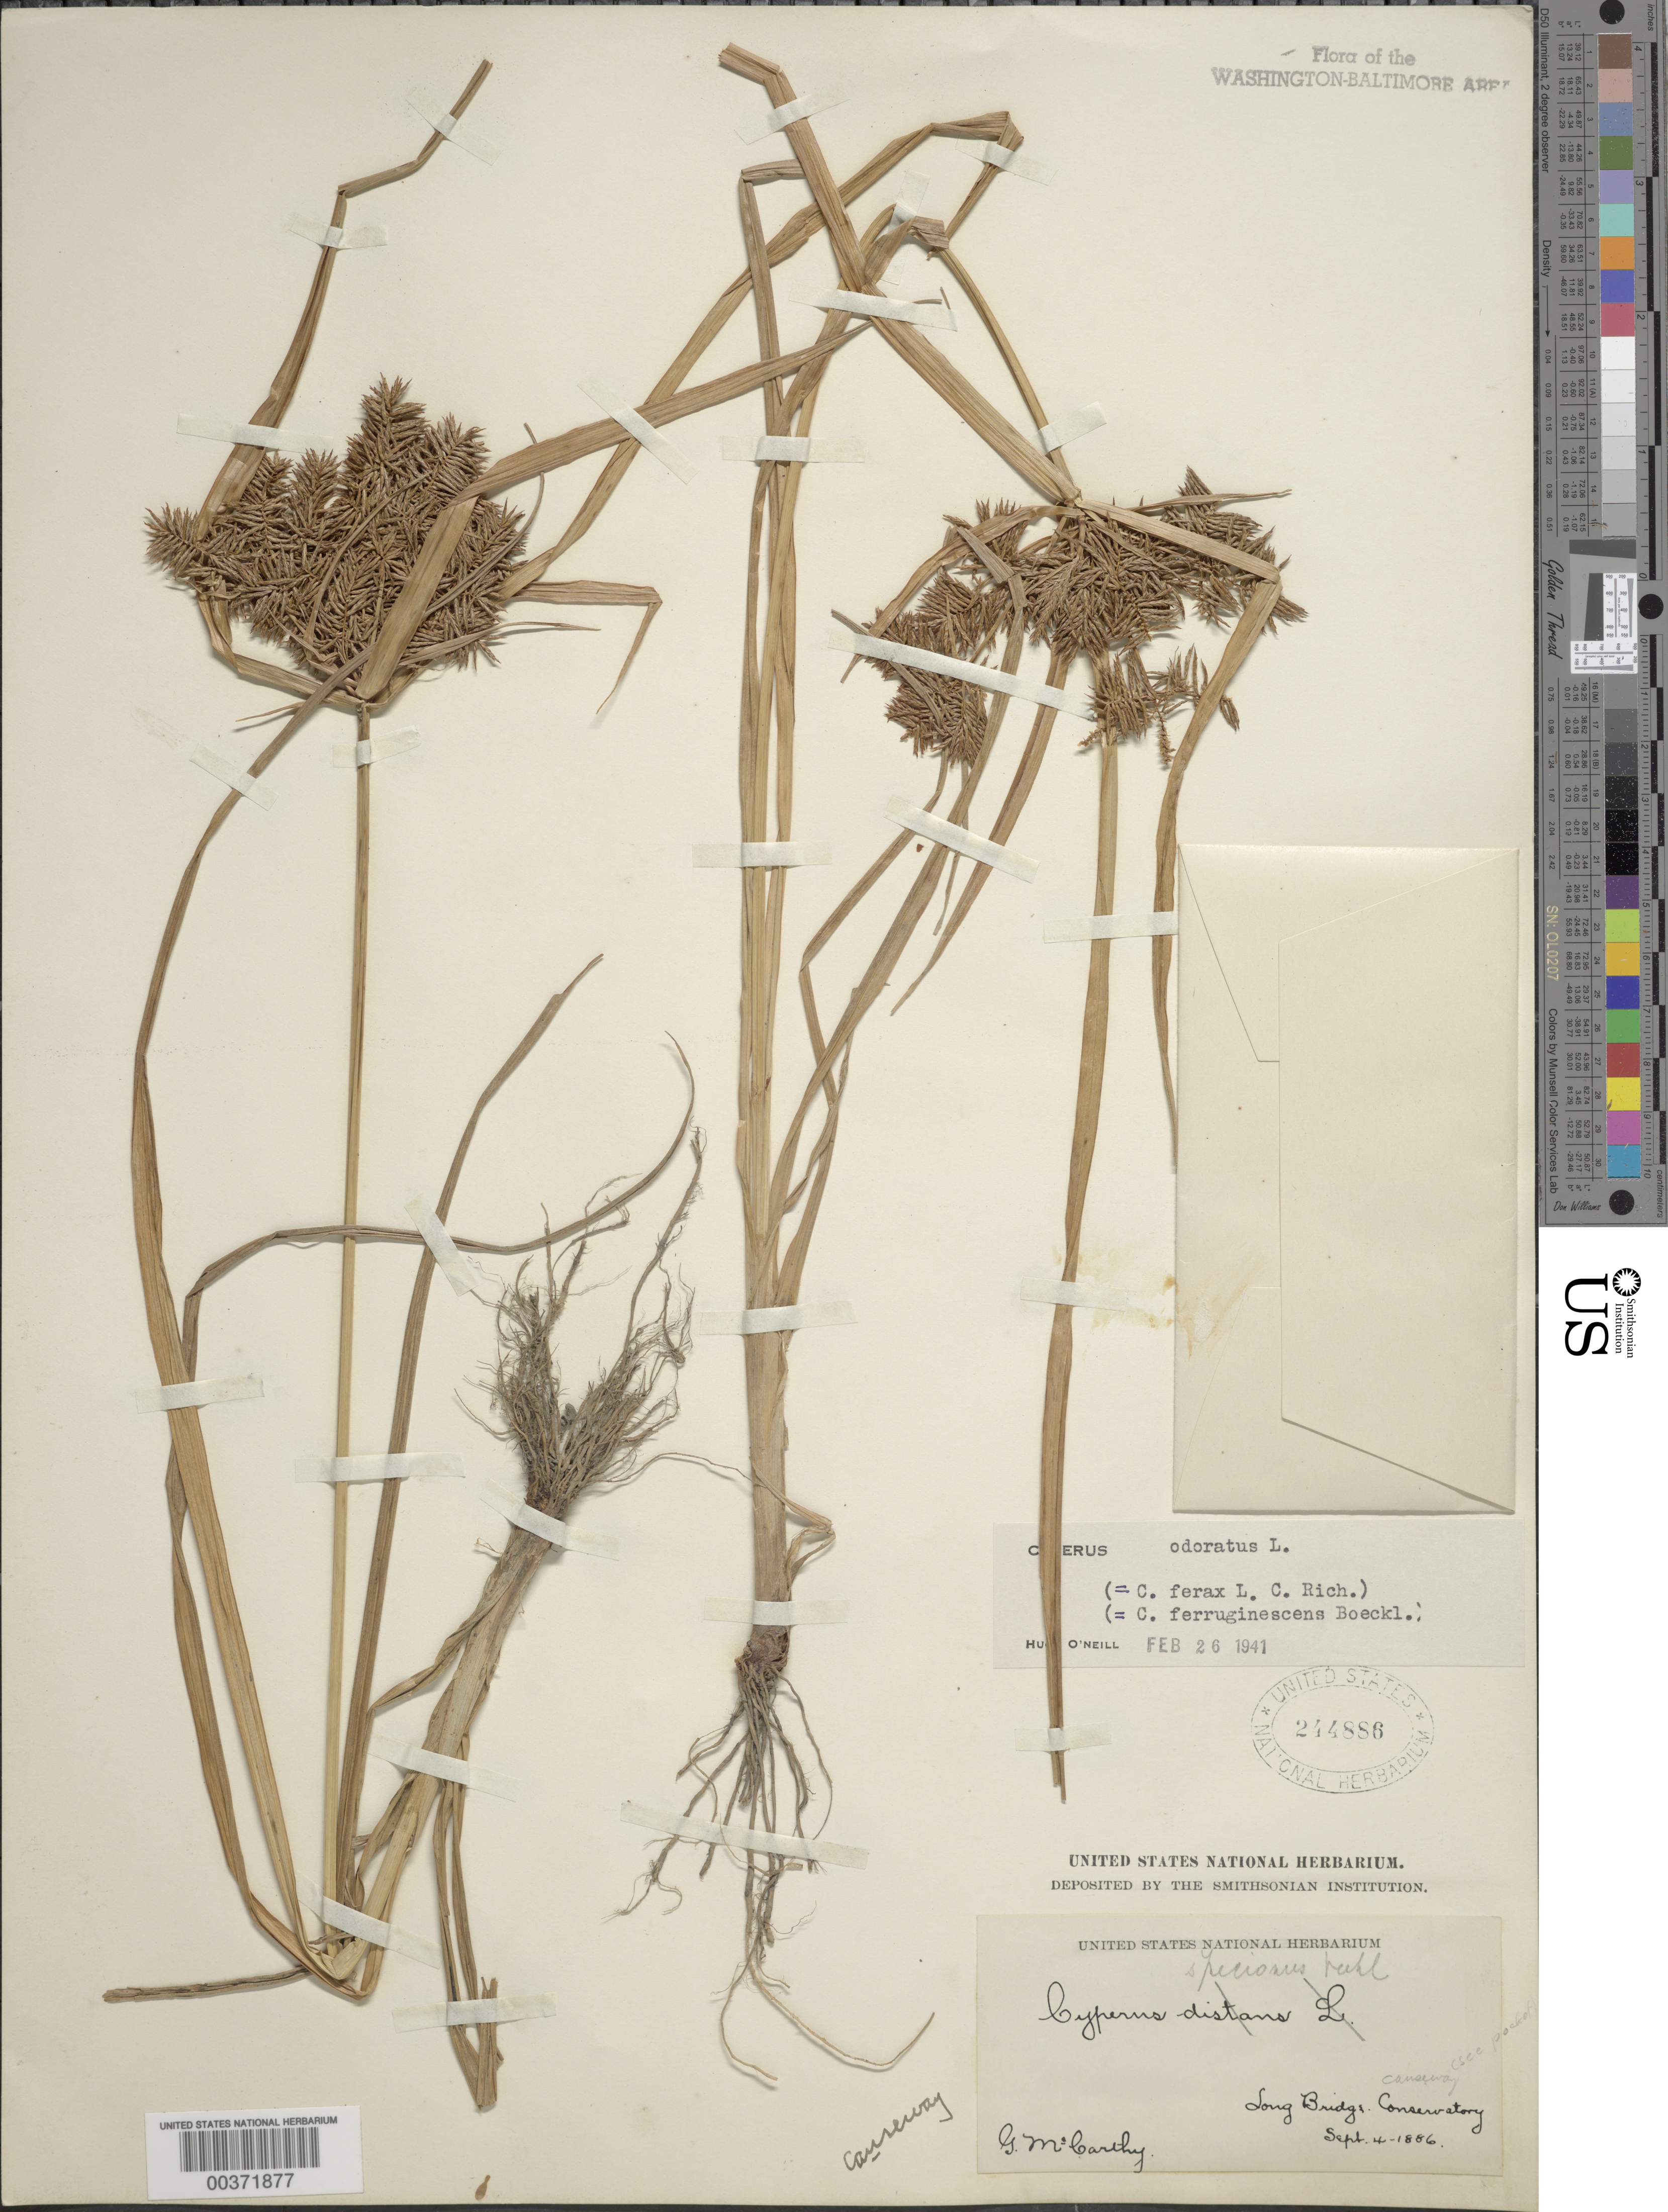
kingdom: Plantae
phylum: Tracheophyta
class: Liliopsida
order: Poales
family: Cyperaceae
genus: Cyperus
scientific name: Cyperus odoratus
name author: L.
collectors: G. McCarthy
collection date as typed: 04 Sep 1886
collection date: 1886-09-04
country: United States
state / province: District of Columbia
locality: Long Bridge Causeway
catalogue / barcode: US 244886